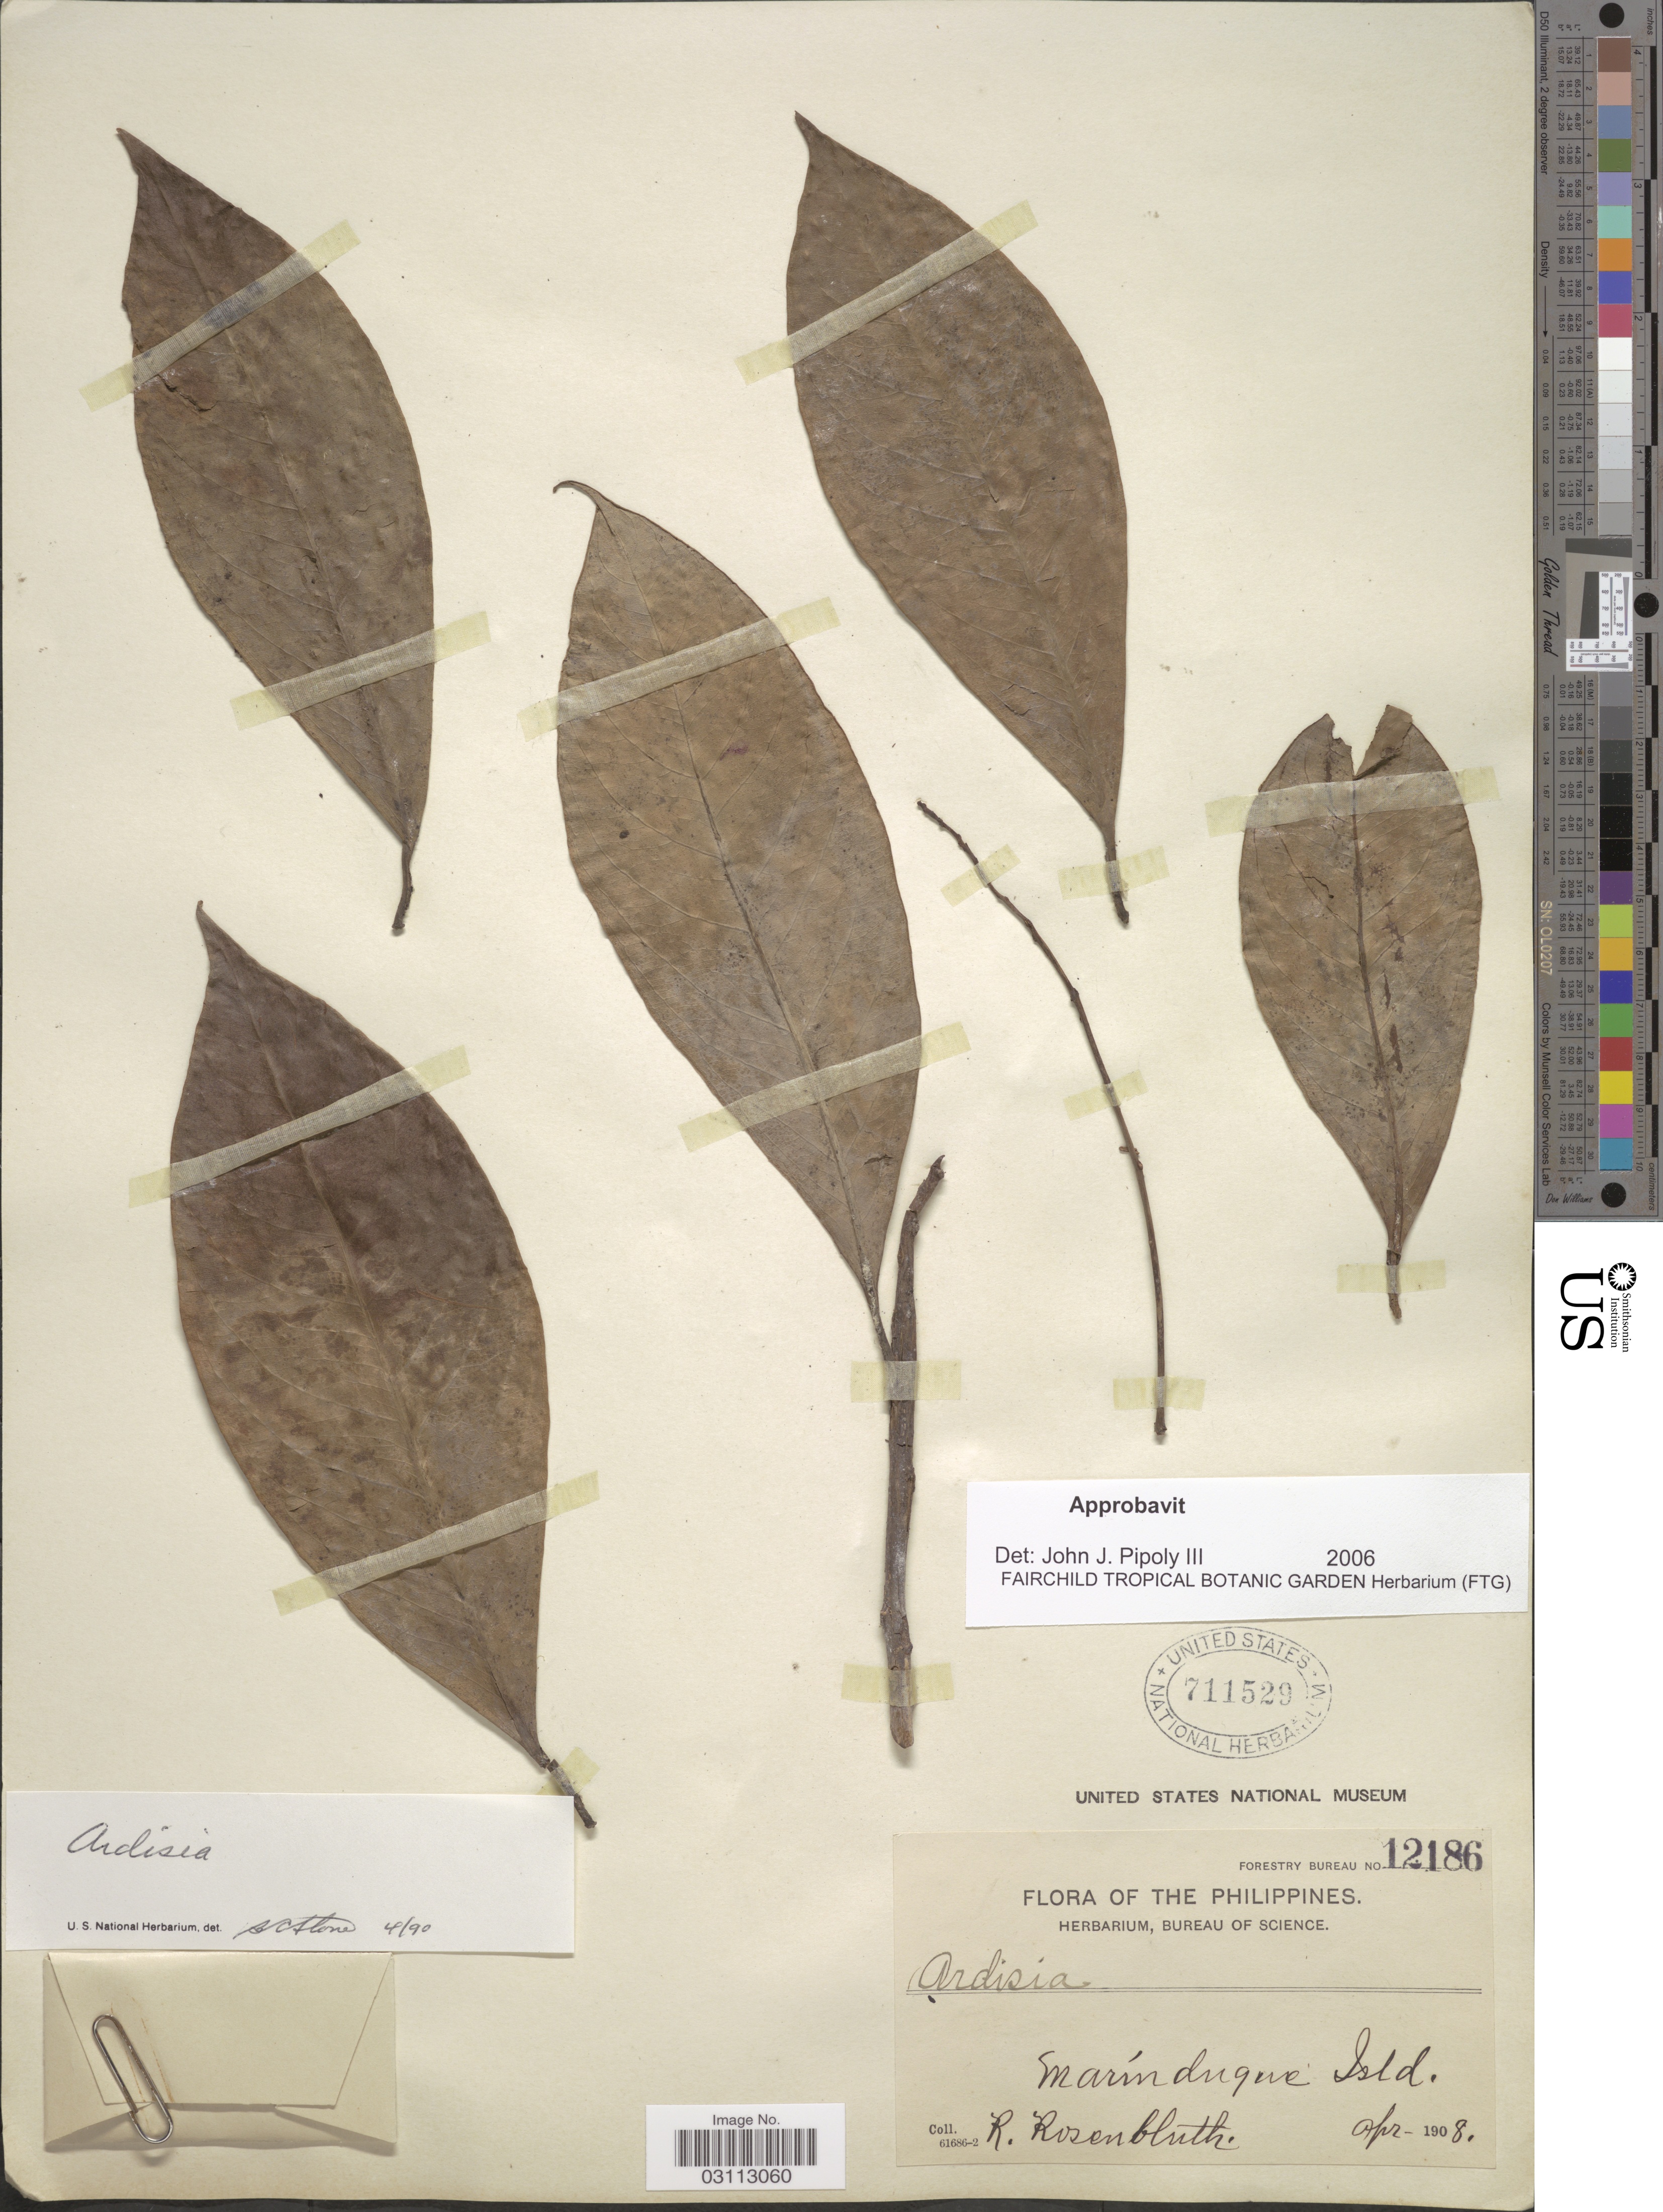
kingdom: Plantae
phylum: Tracheophyta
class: Magnoliopsida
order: Ericales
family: Primulaceae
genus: Ardisia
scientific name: Ardisia sp.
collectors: R. Rosenbluth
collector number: Forestry Bureau 12186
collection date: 1908-04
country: Philippines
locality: Marínduque Isld.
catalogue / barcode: US 711529